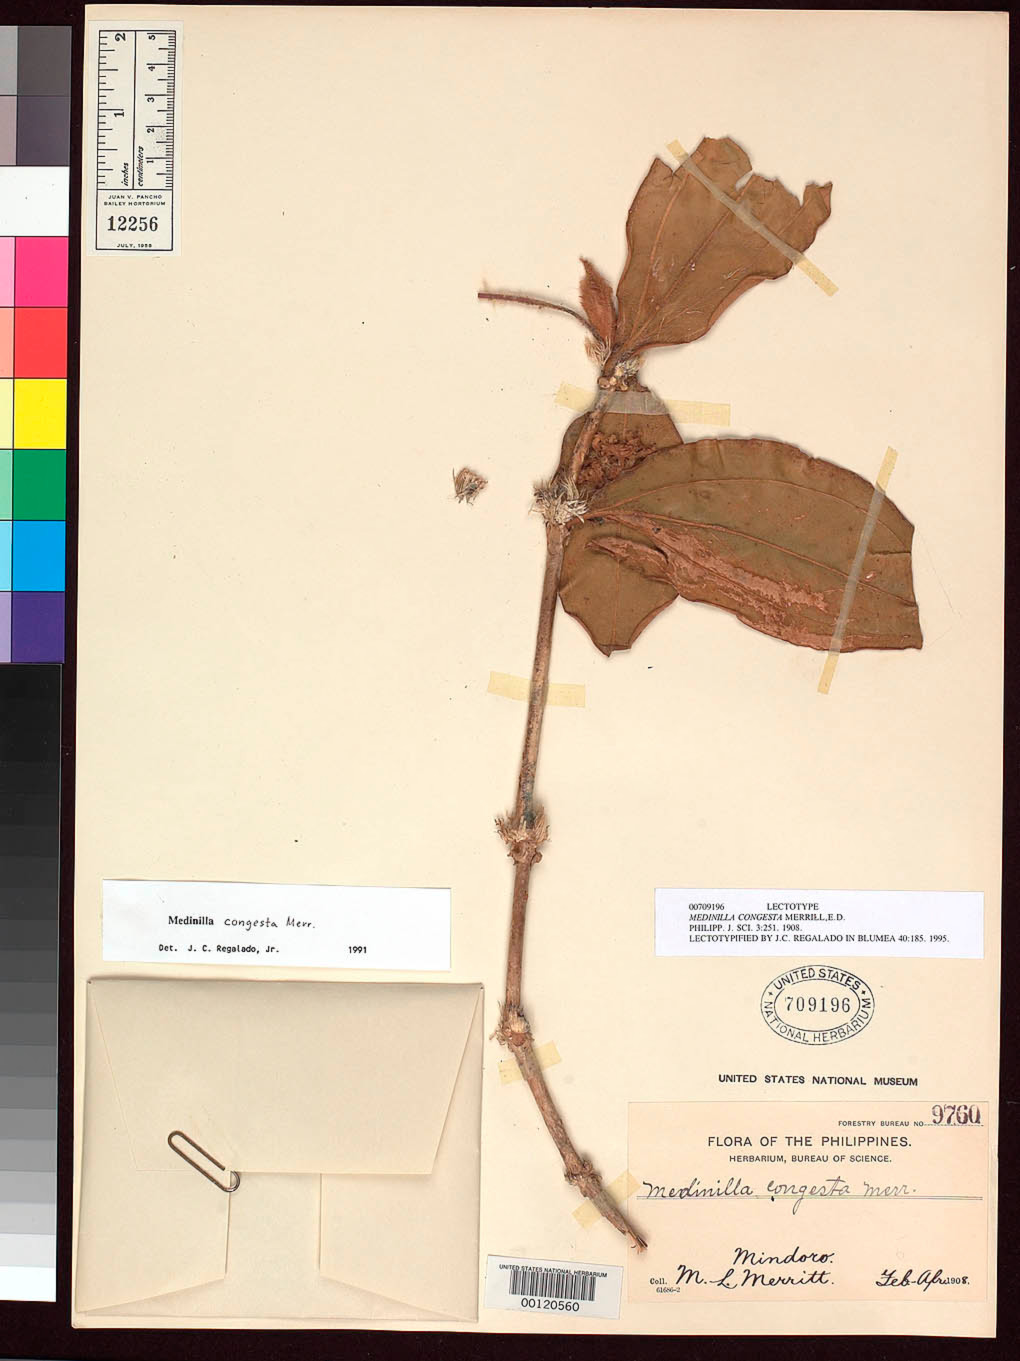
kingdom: Plantae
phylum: Tracheophyta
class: Magnoliopsida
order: Myrtales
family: Melastomataceae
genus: Medinilla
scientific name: Medinilla congesta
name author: Merr.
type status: Lectotype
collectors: M. L. Merritt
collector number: Bur. Sci. 9760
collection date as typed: Mar 1908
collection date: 1908-03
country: Philippines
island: Mindoro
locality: Mt. Sablayan.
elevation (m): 1000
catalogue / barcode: US 709196